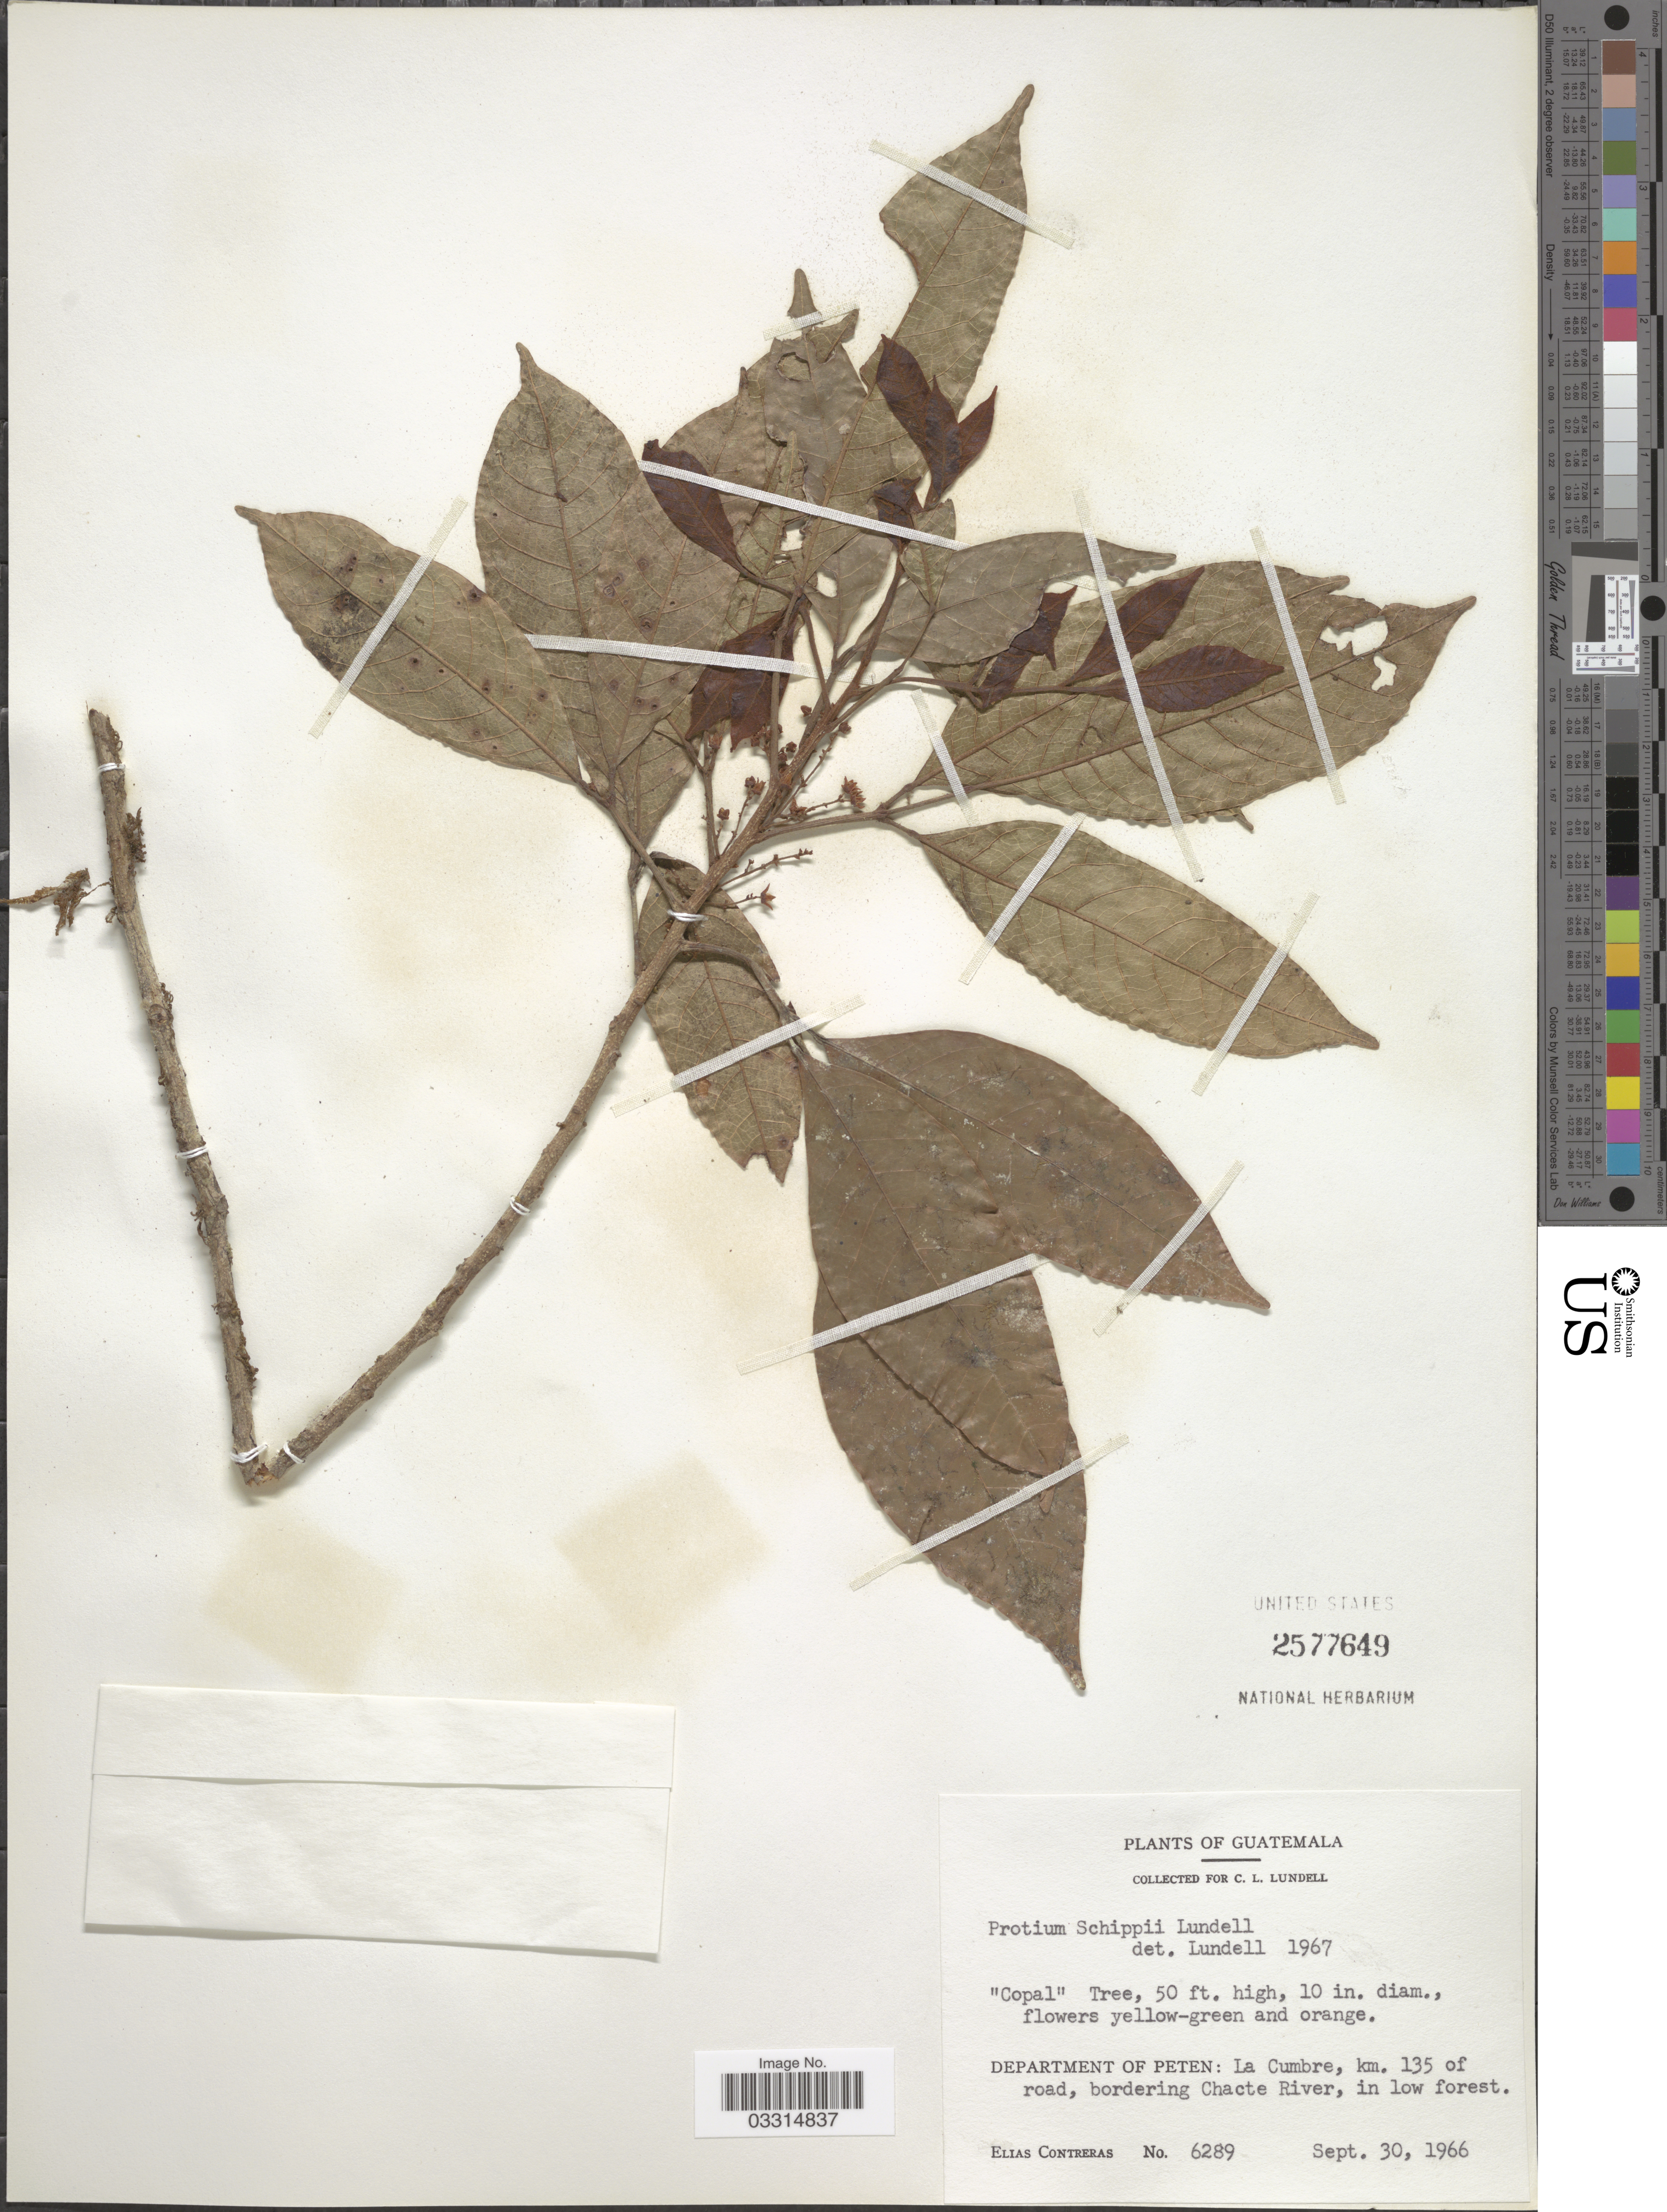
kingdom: Plantae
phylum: Tracheophyta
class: Magnoliopsida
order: Sapindales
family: Burseraceae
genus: Protium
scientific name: Protium confusum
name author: (Rose) Pittier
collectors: E. Contreras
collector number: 6289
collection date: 1966-09-30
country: Guatemala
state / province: El Petén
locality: Department of Peten: La Cumbre, km. 135 of road, bordering Chacte River, in low forest.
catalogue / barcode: US 2577649